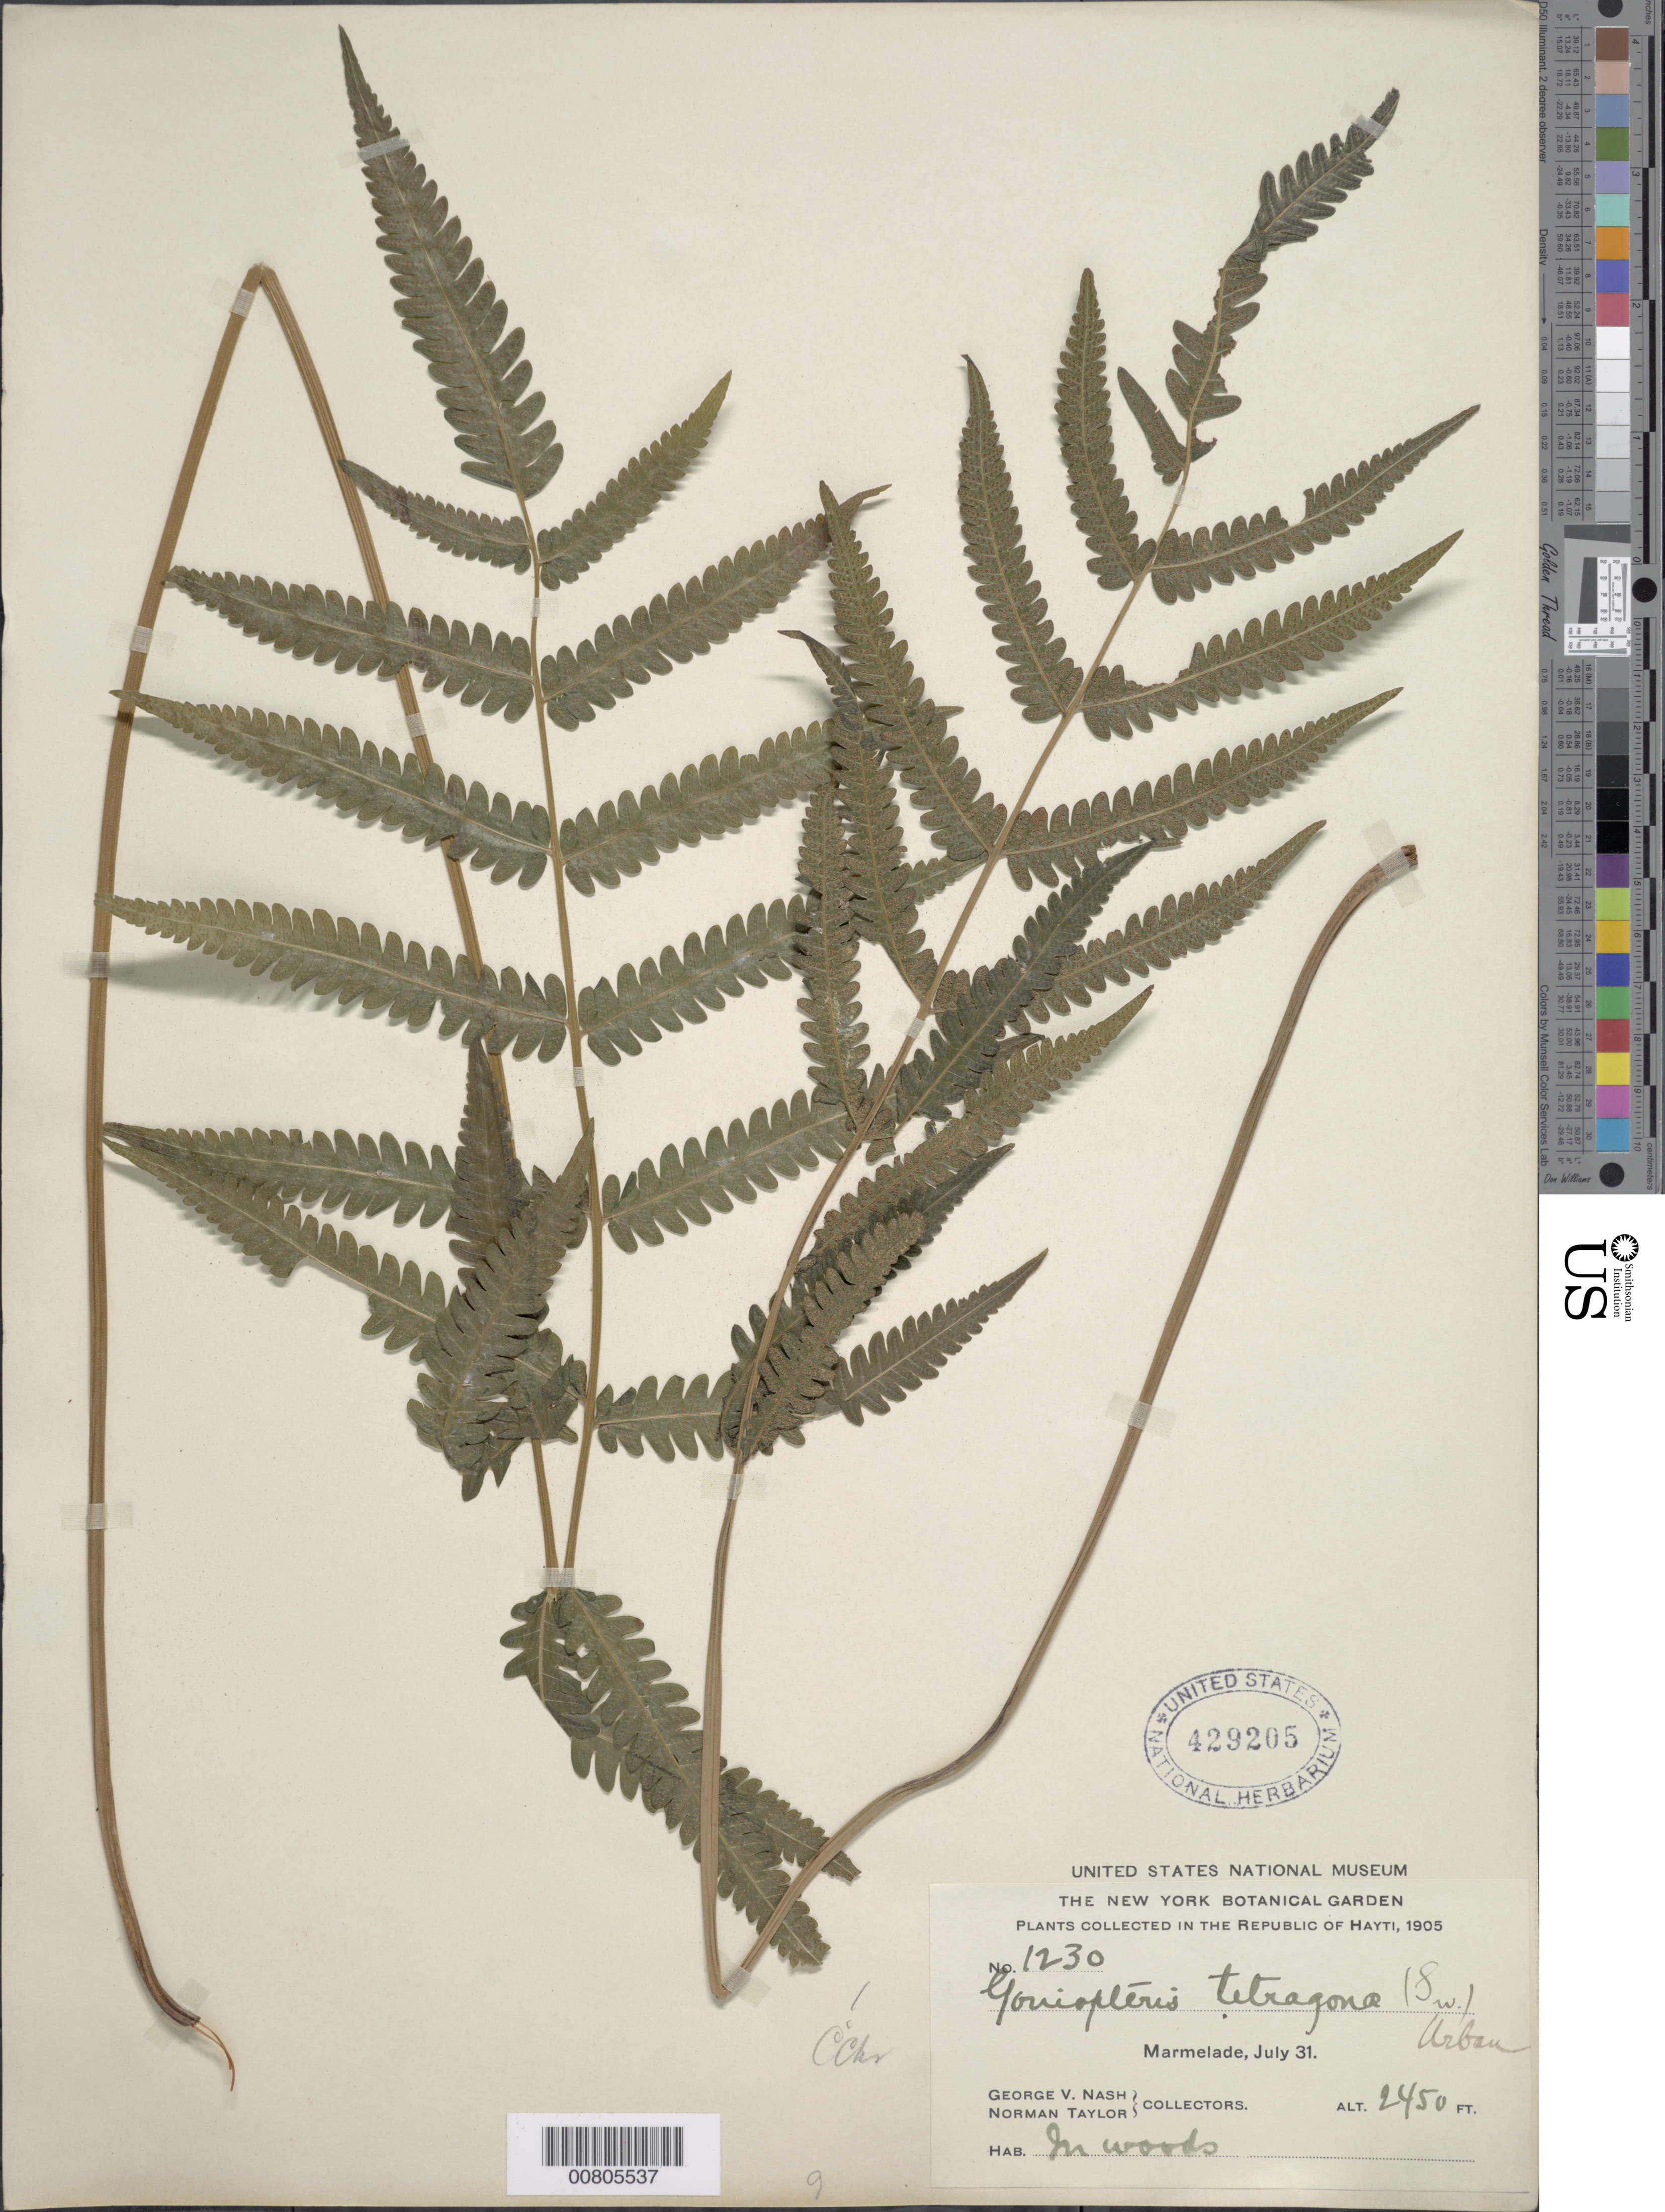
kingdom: Plantae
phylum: Tracheophyta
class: Polypodiopsida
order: Polypodiales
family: Thelypteridaceae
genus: Goniopteris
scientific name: Goniopteris subtetragona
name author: (Link) Vareschi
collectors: G. V. Nash & N. Taylor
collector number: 1230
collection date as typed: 31 Jul 1905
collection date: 1905-07-31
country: Haiti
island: Hispaniola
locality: Marmelade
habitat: Woods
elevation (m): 747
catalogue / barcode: US 429205